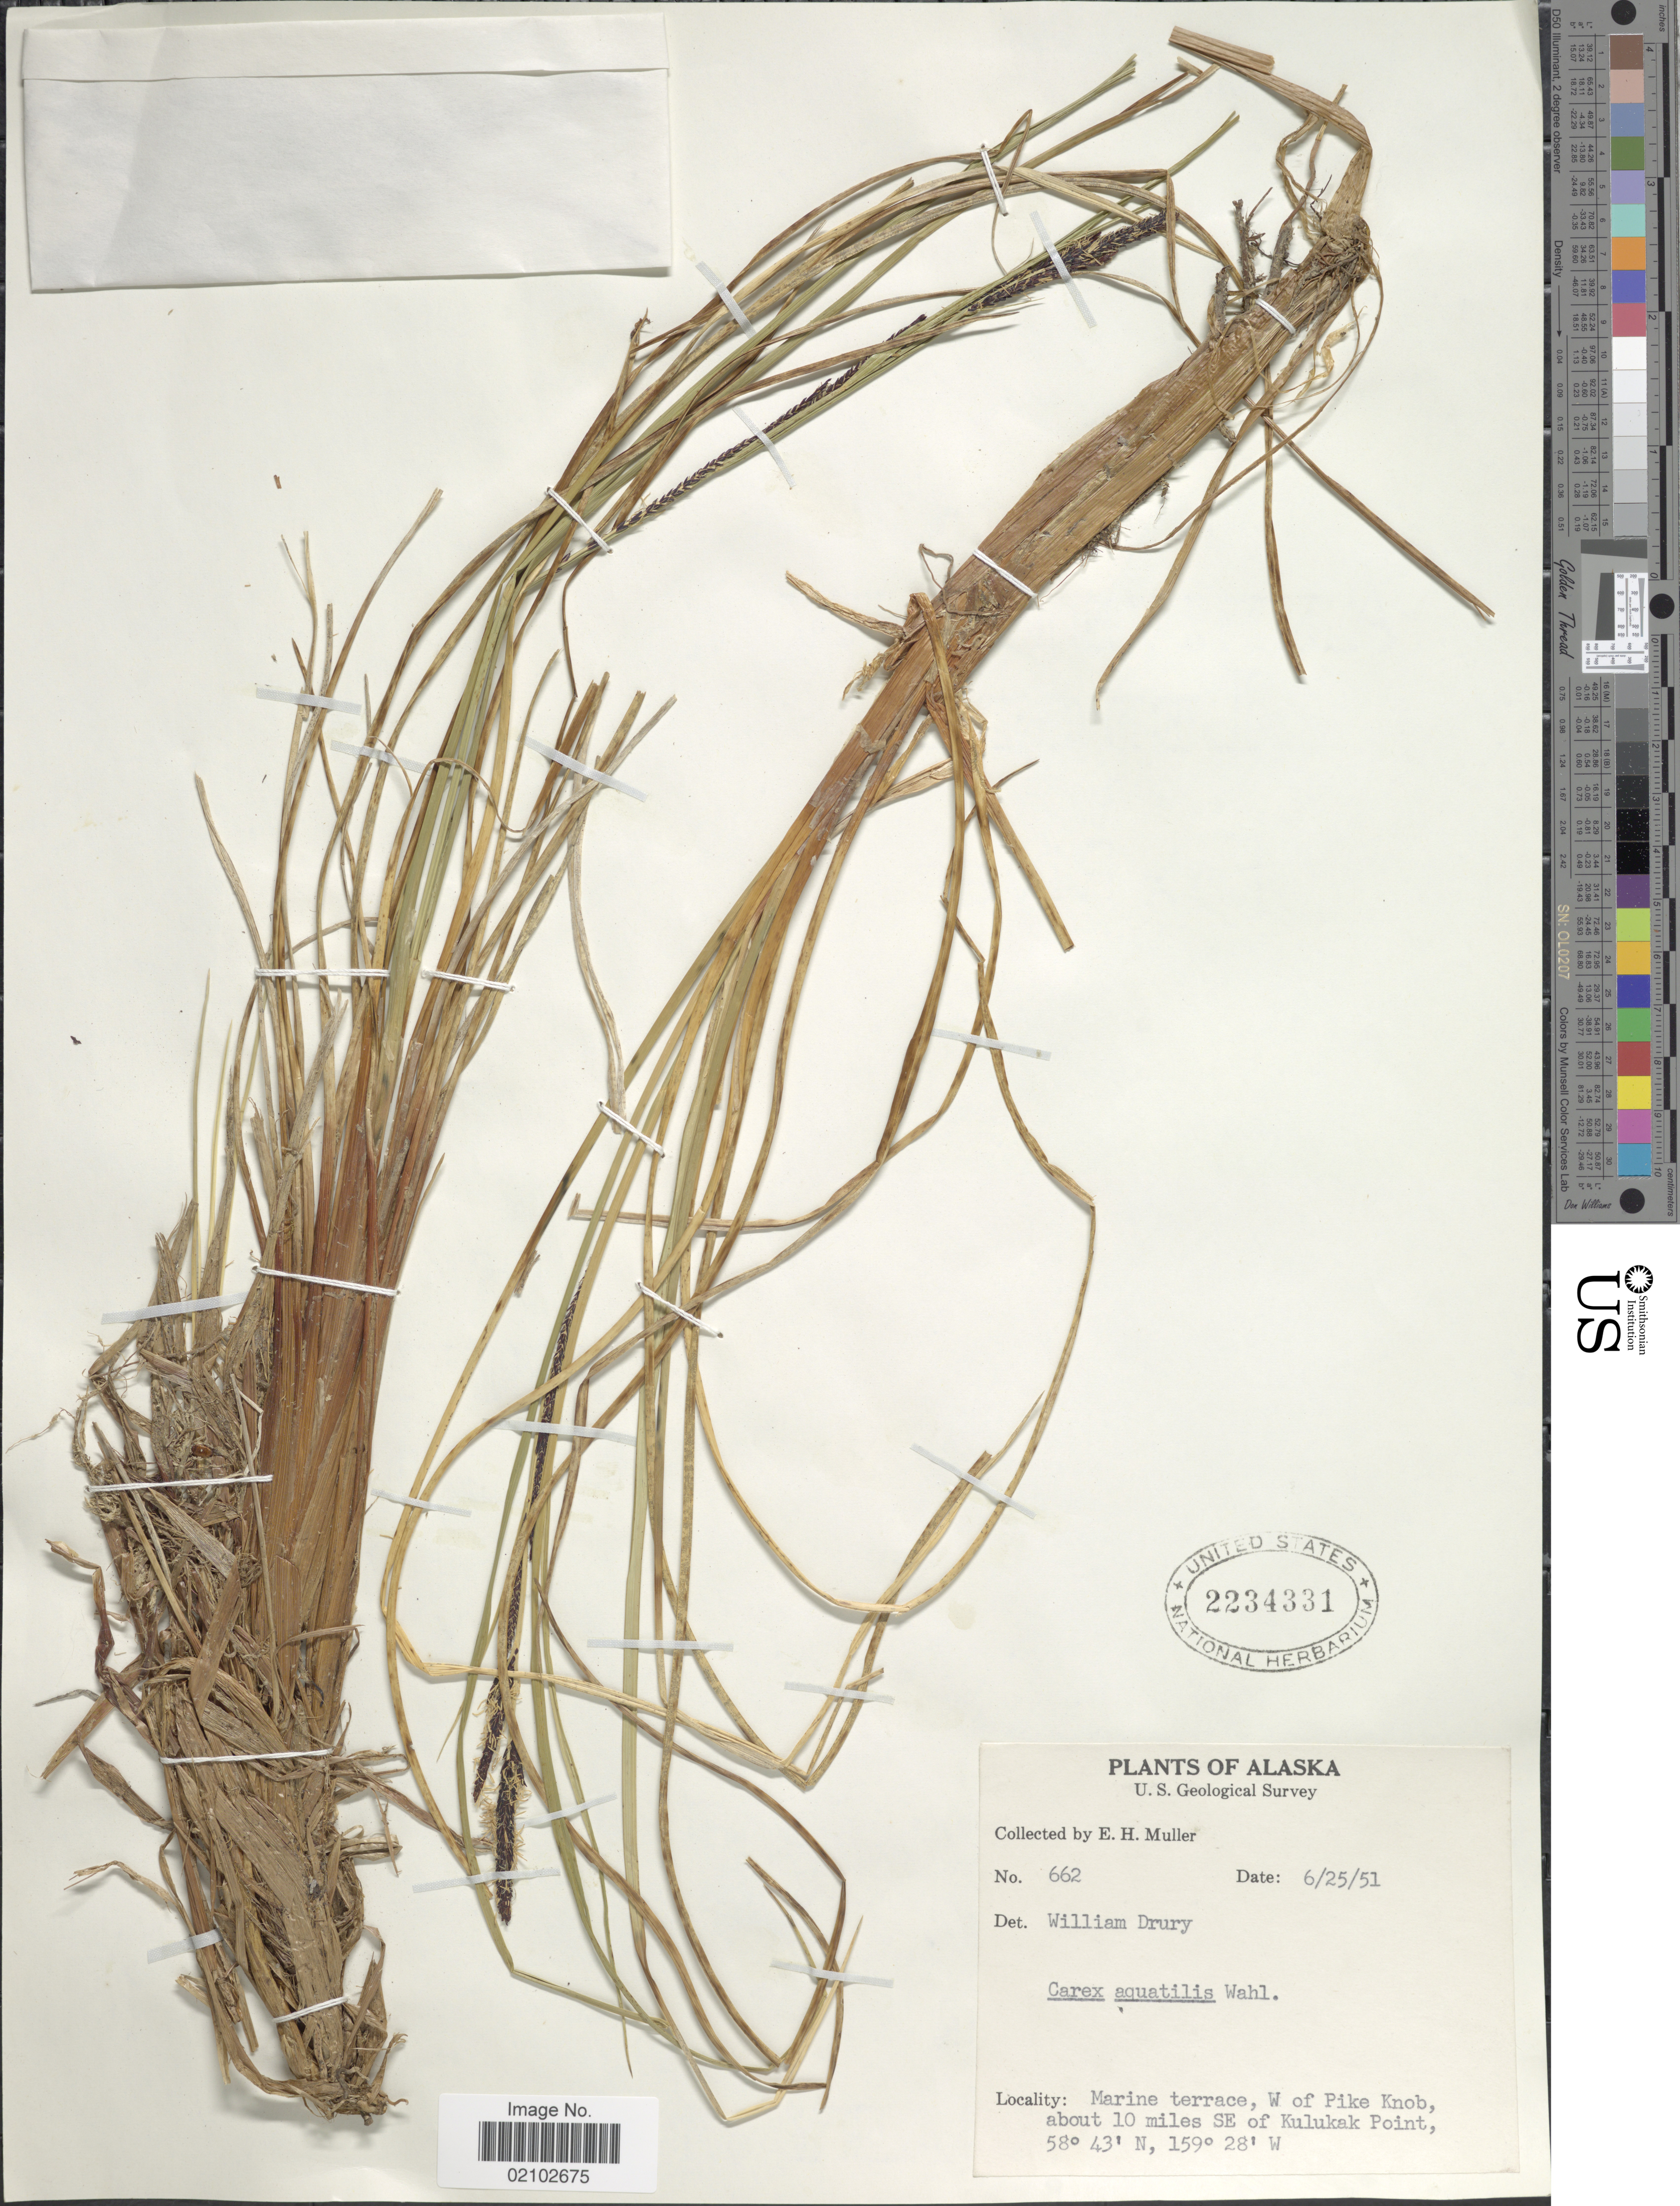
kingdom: Plantae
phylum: Tracheophyta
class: Liliopsida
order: Poales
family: Cyperaceae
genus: Carex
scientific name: Carex aquatilis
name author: Wahlenb.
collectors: E. H. Muller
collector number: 662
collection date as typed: Transcribed d/m/y: 25/6/51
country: United States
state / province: Alaska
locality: Marine terrace, W of Pike Knob, about 10 miles SE of Kulukak Point.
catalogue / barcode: US 2234331